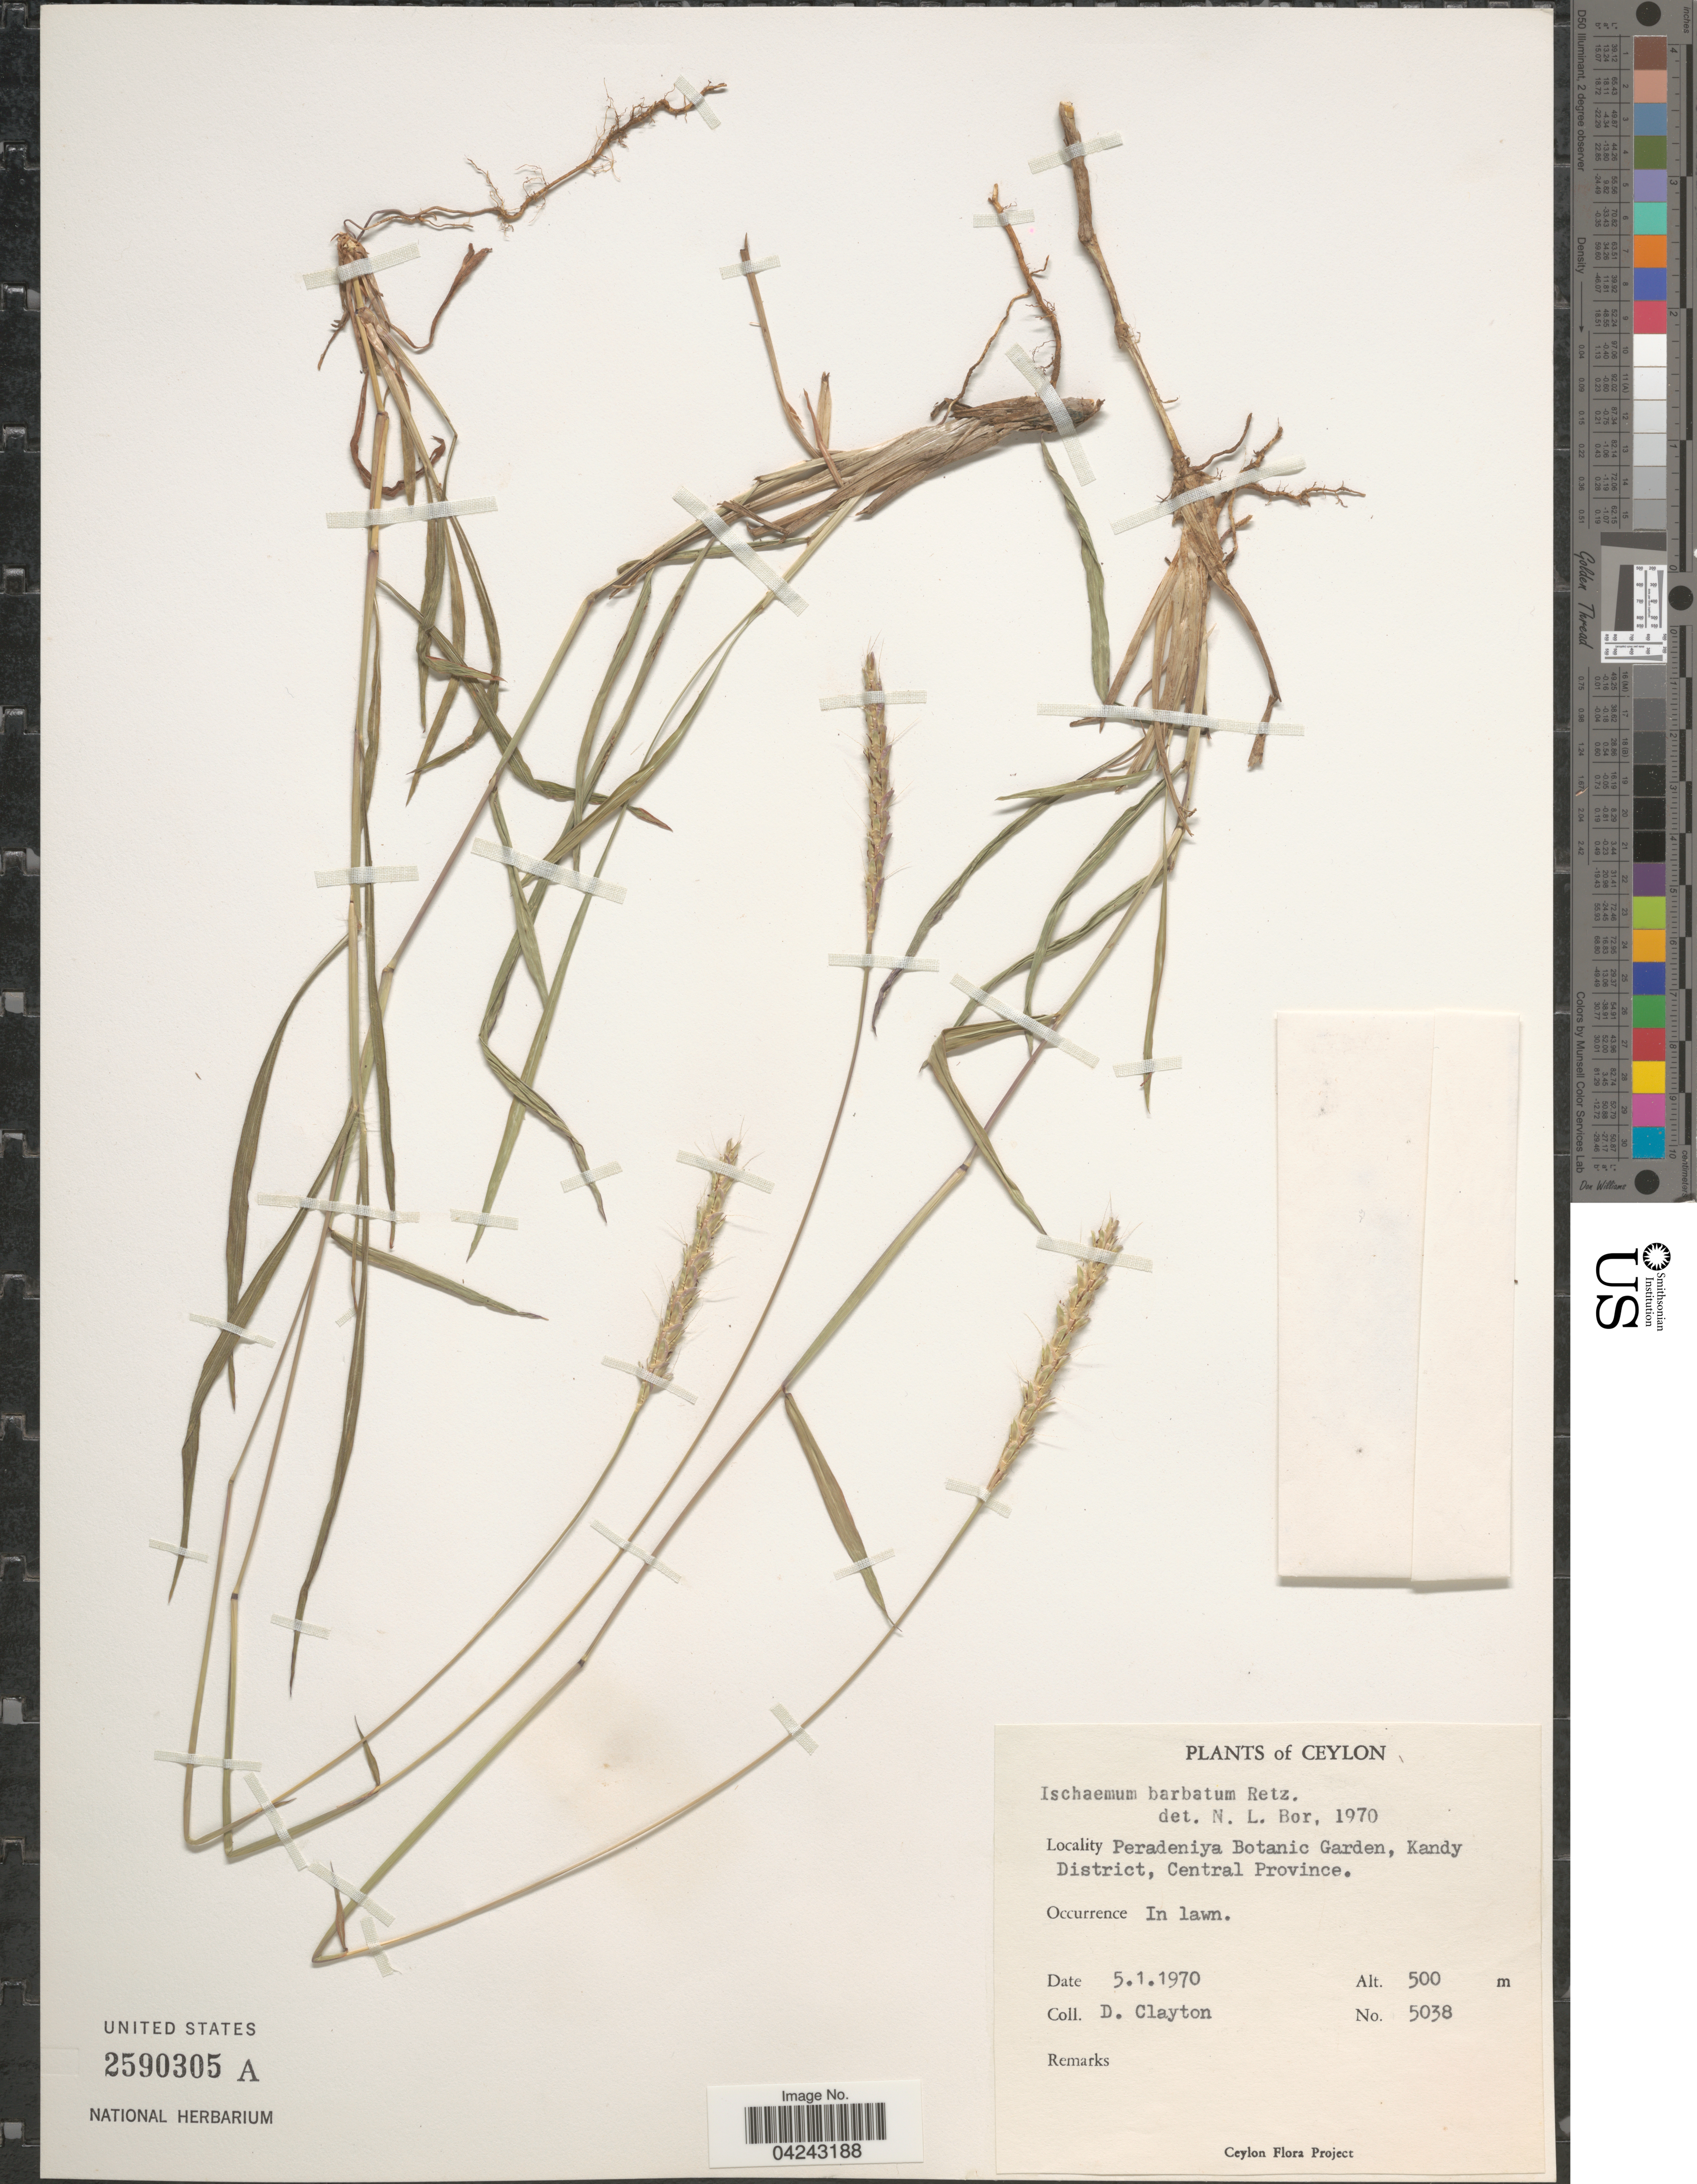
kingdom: Plantae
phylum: Tracheophyta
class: Liliopsida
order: Poales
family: Poaceae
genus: Ischaemum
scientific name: Ischaemum barbatum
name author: Blume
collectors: D. Clayton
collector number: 5038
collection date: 1970-01-05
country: Sri Lanka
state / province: Central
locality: Ceylon. Peradeniya Botanic Garden, Kandy District.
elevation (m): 500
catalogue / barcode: US 2590305A